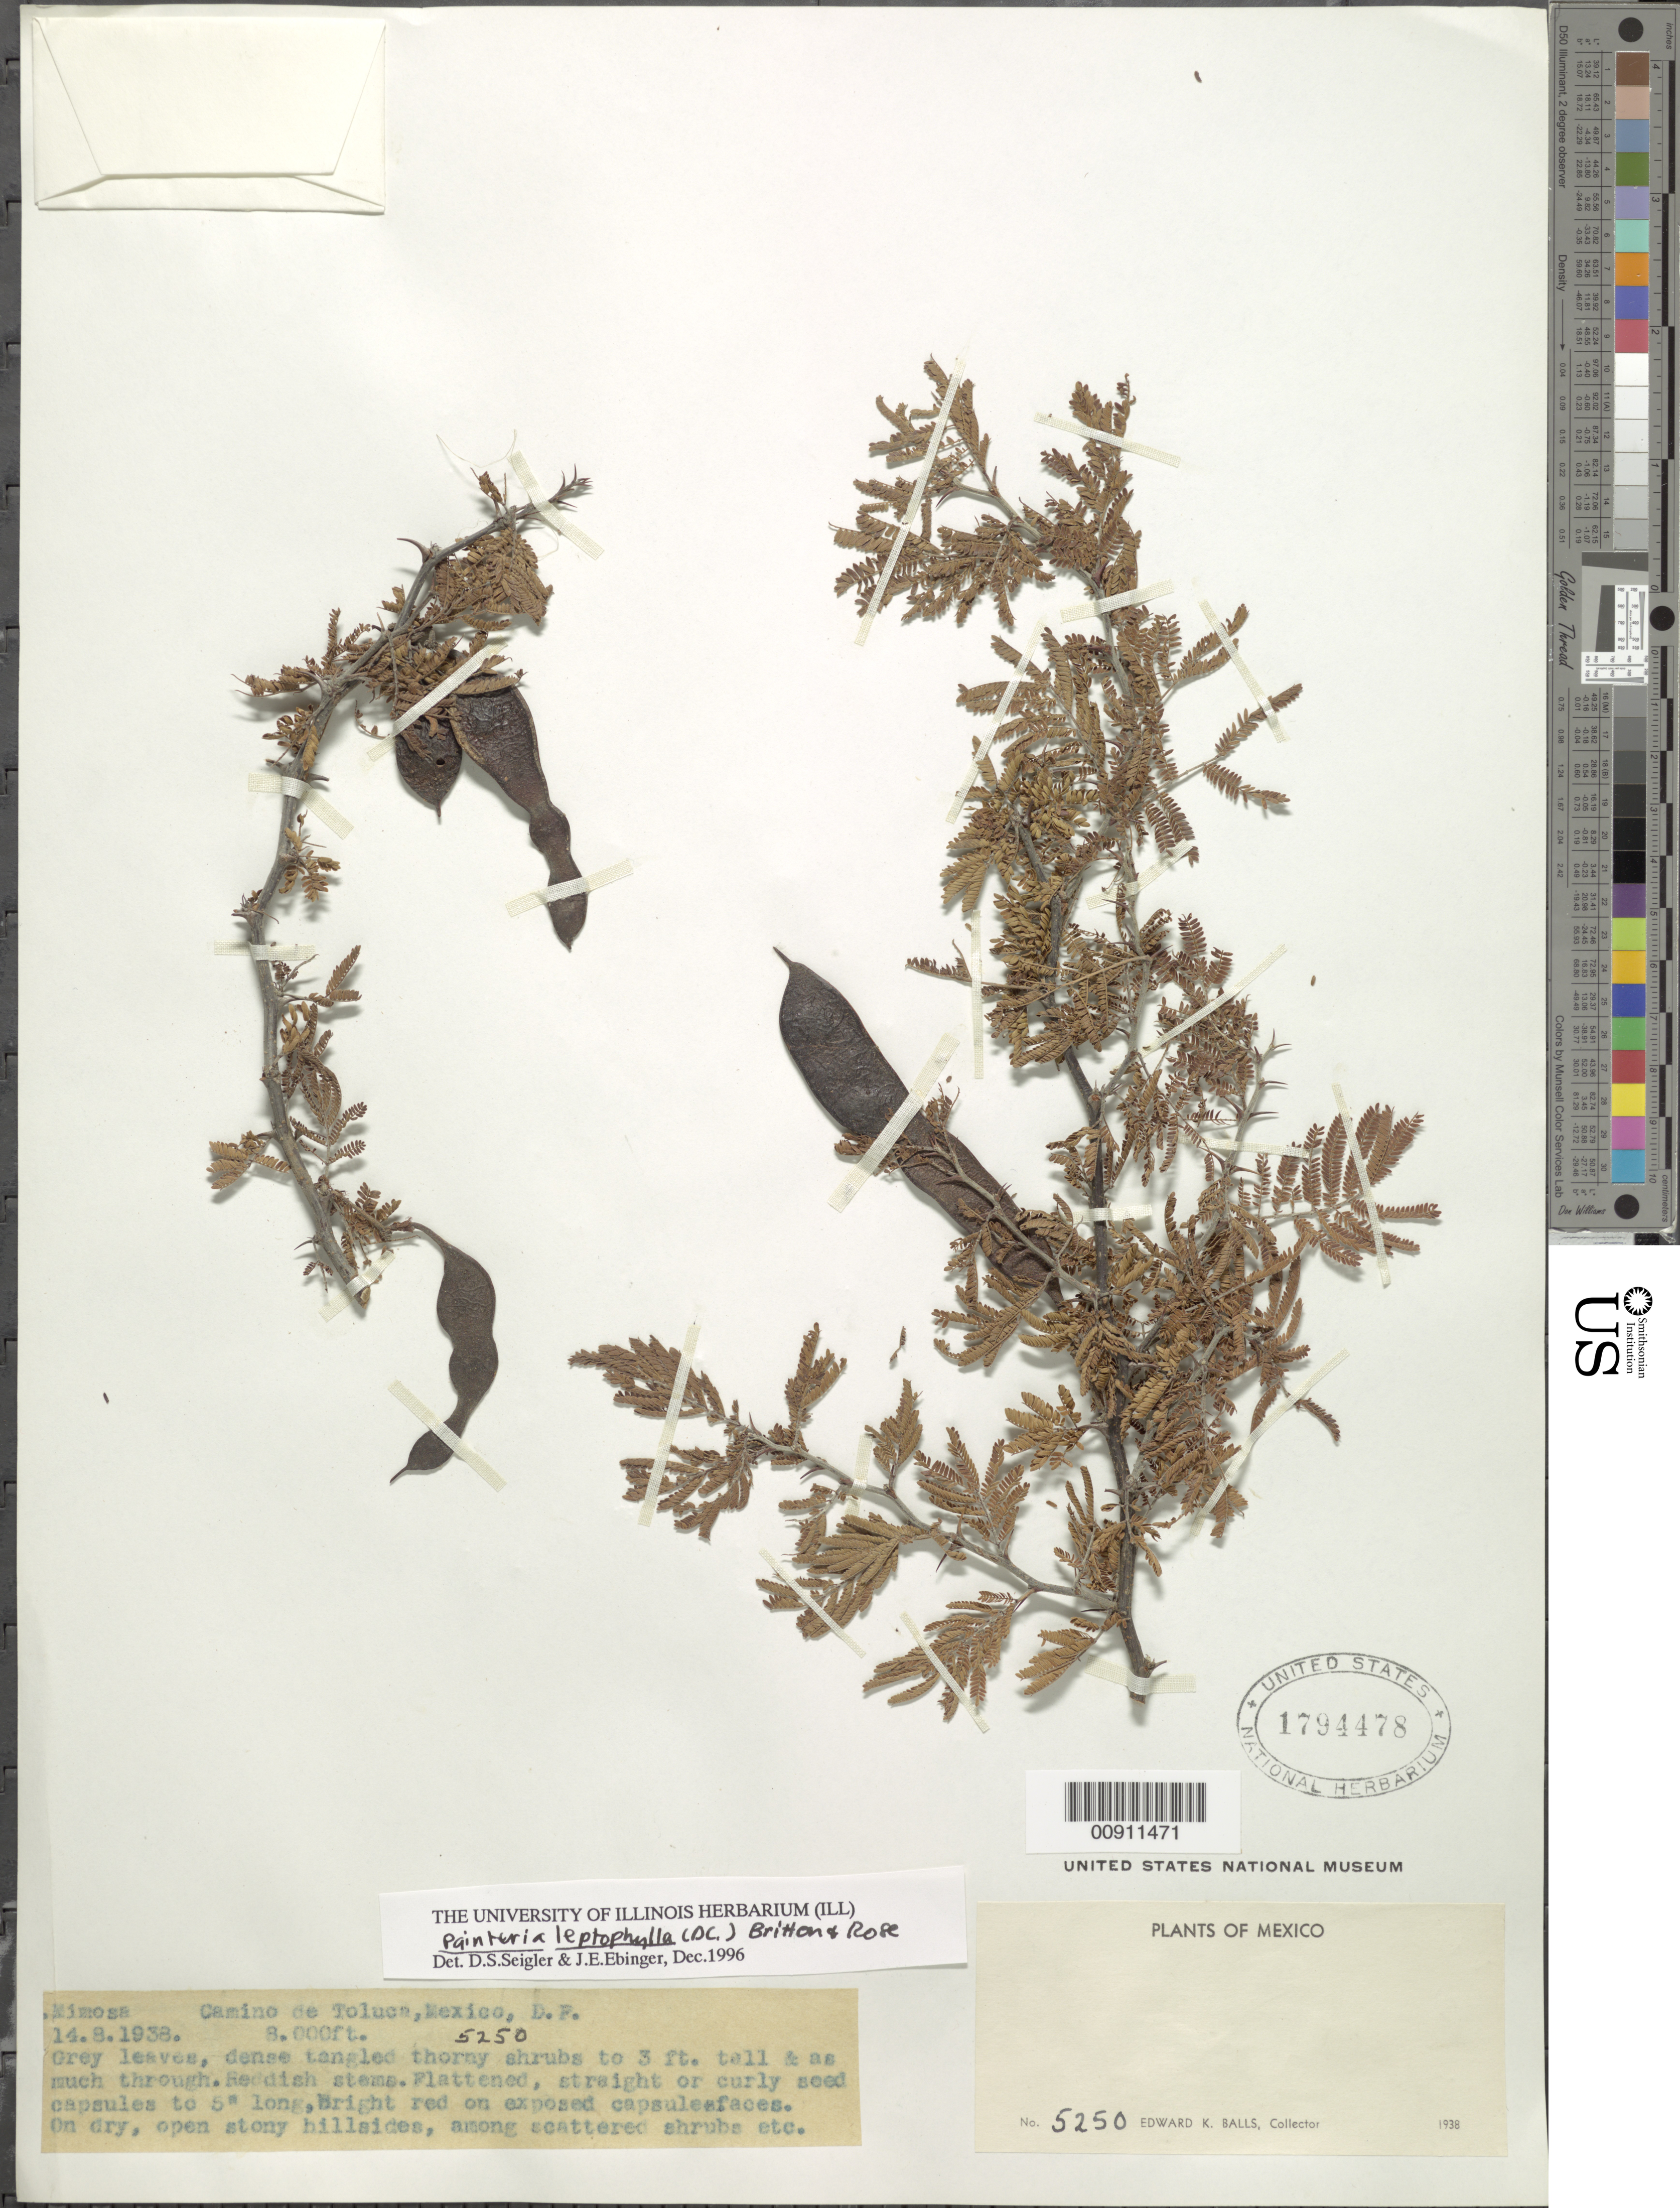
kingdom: Plantae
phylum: Tracheophyta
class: Magnoliopsida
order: Fabales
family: Fabaceae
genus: Ricoa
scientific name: Ricoa leptophylla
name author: (DC.) Duno & Torke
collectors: E. K. Balls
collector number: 5250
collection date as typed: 14 Aug 1938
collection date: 1938-08-14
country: Mexico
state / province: Distrito Federal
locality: Camino a Toluca, Mexico, D.F.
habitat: On dry, open stony hillsides, among scattered shrubs, etc.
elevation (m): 2438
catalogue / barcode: US 1794478